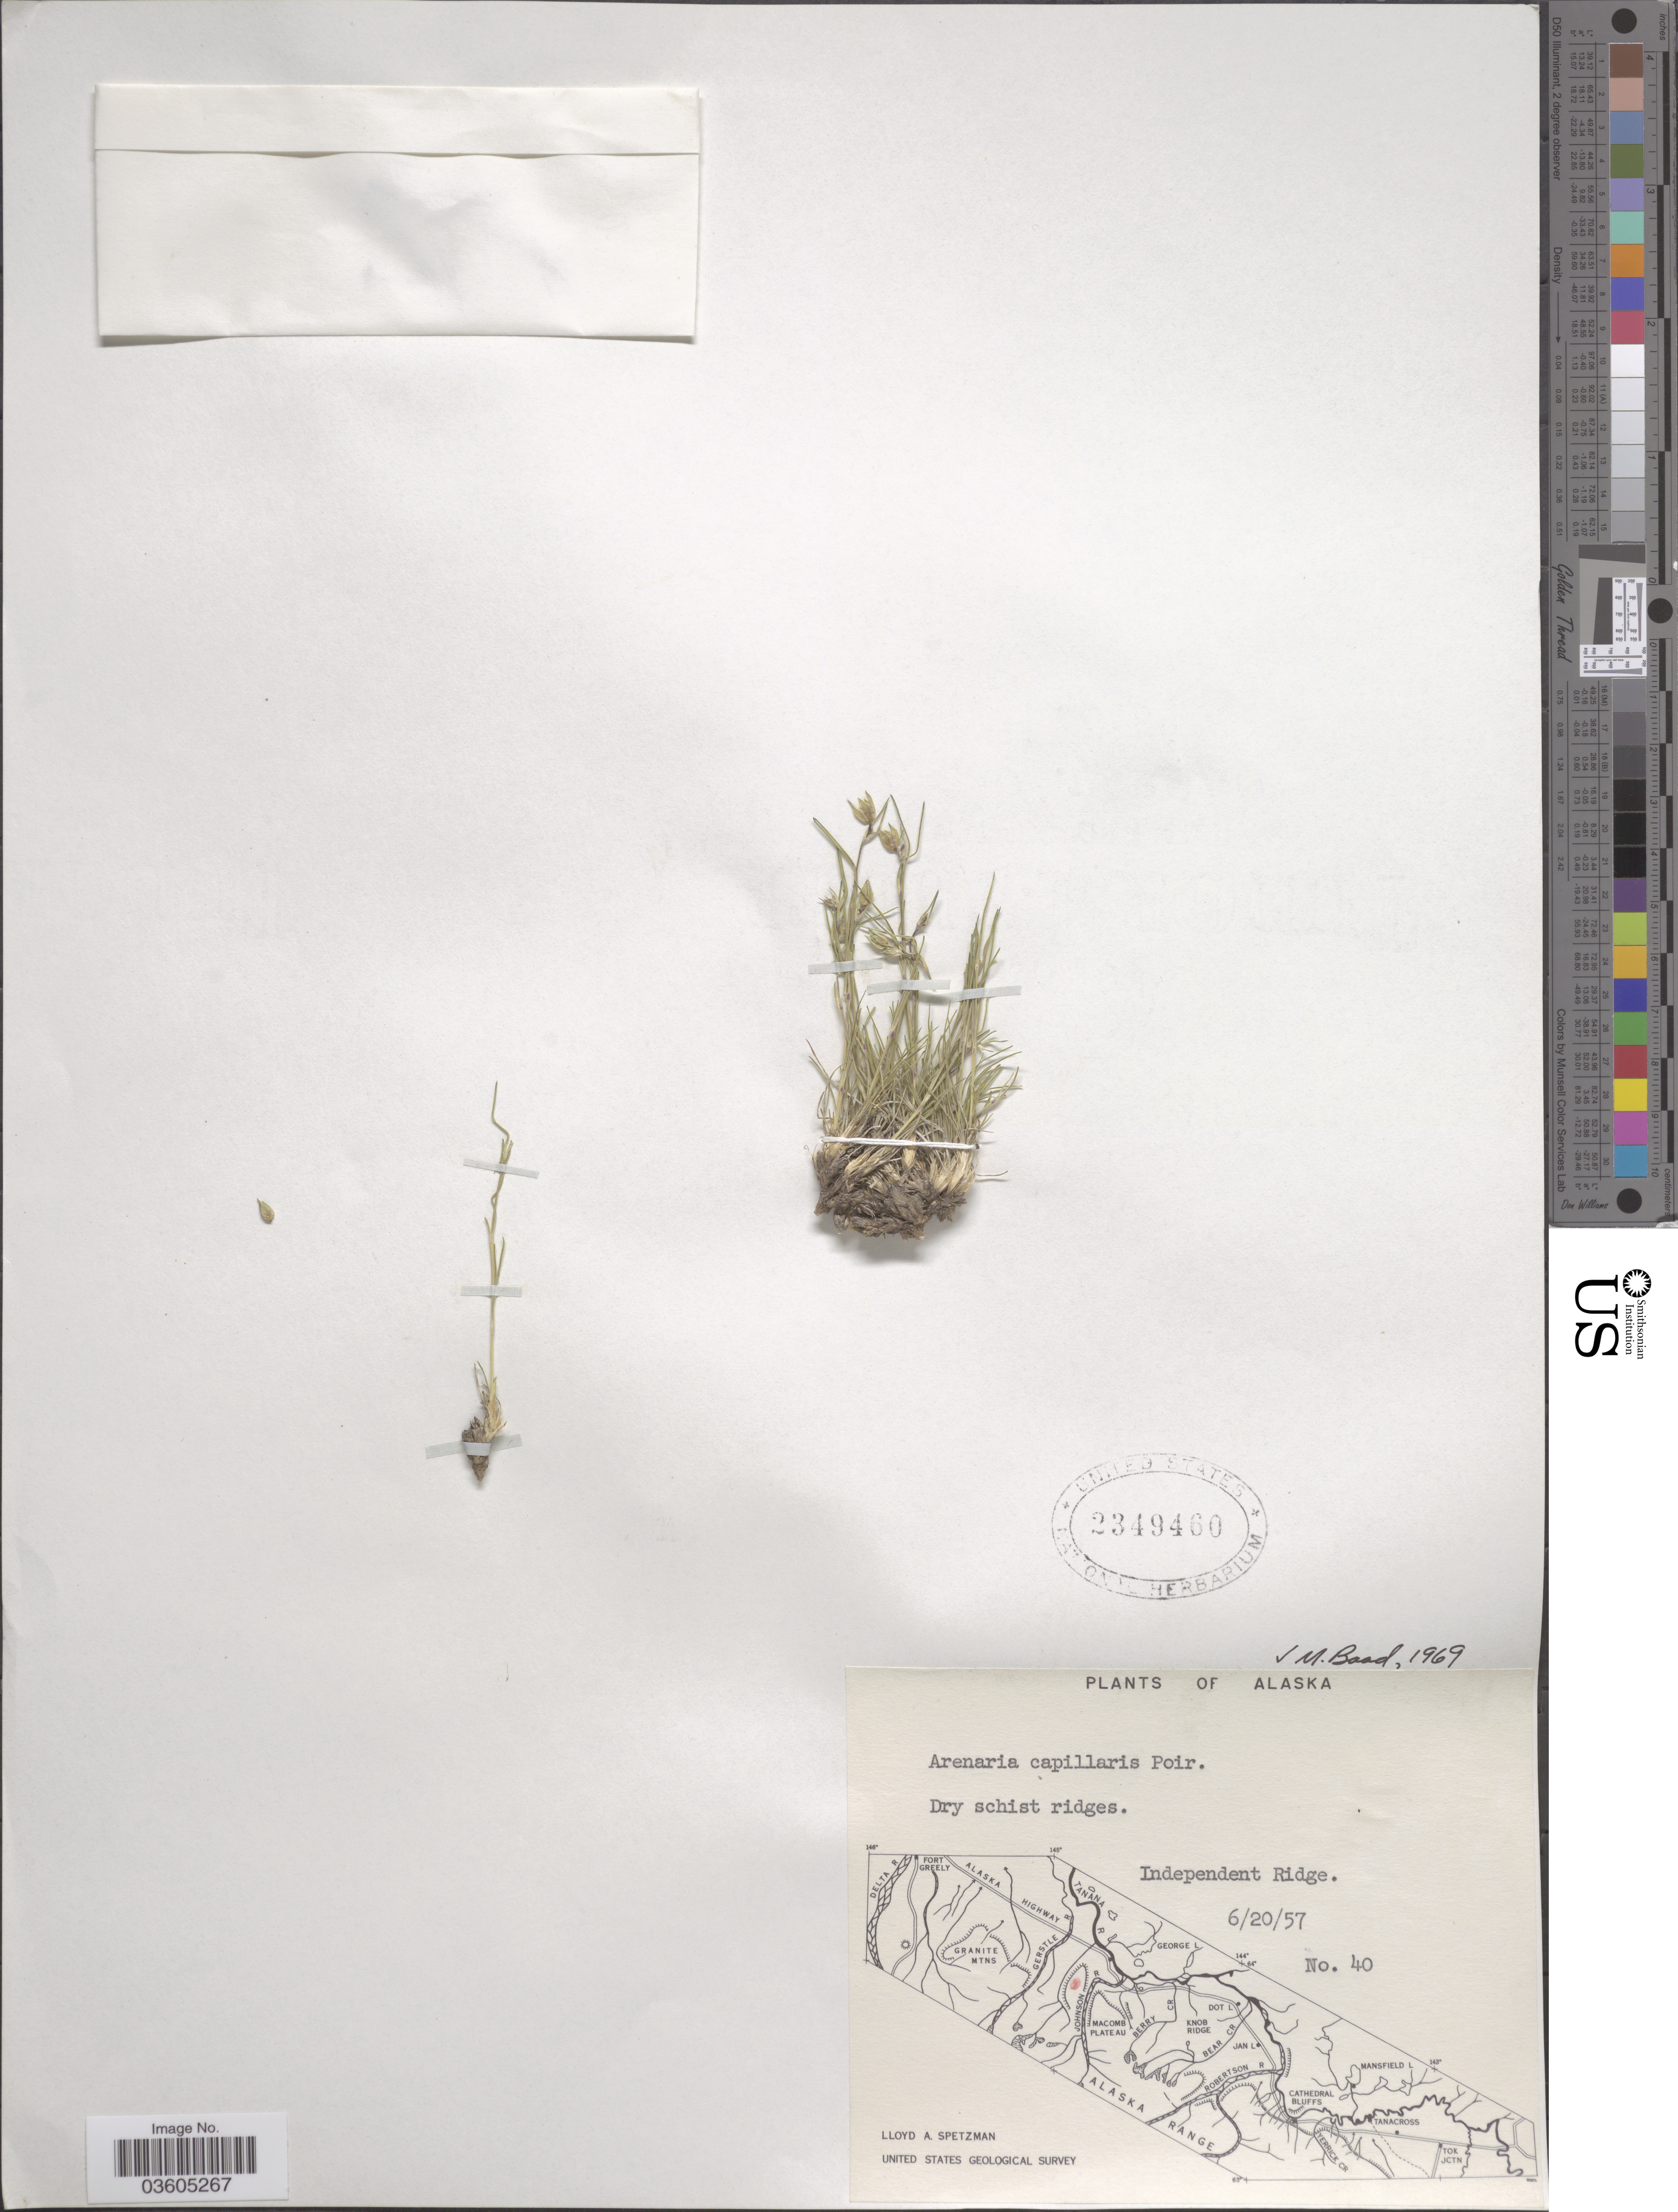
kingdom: Plantae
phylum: Tracheophyta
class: Magnoliopsida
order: Caryophyllales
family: Caryophyllaceae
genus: Eremogone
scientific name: Eremogone capillaris var. capillaris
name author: (Poir.) Fenzl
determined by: Strong, Mark T., (BOT), Smithsonian Institution - National Museum of Natural History (UNITED STATES)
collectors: L. Spetzman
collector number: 40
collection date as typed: Transcribed d/m/y: 20/6/57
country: United States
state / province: Alaska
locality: Independent Ridge.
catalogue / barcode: US 2349460